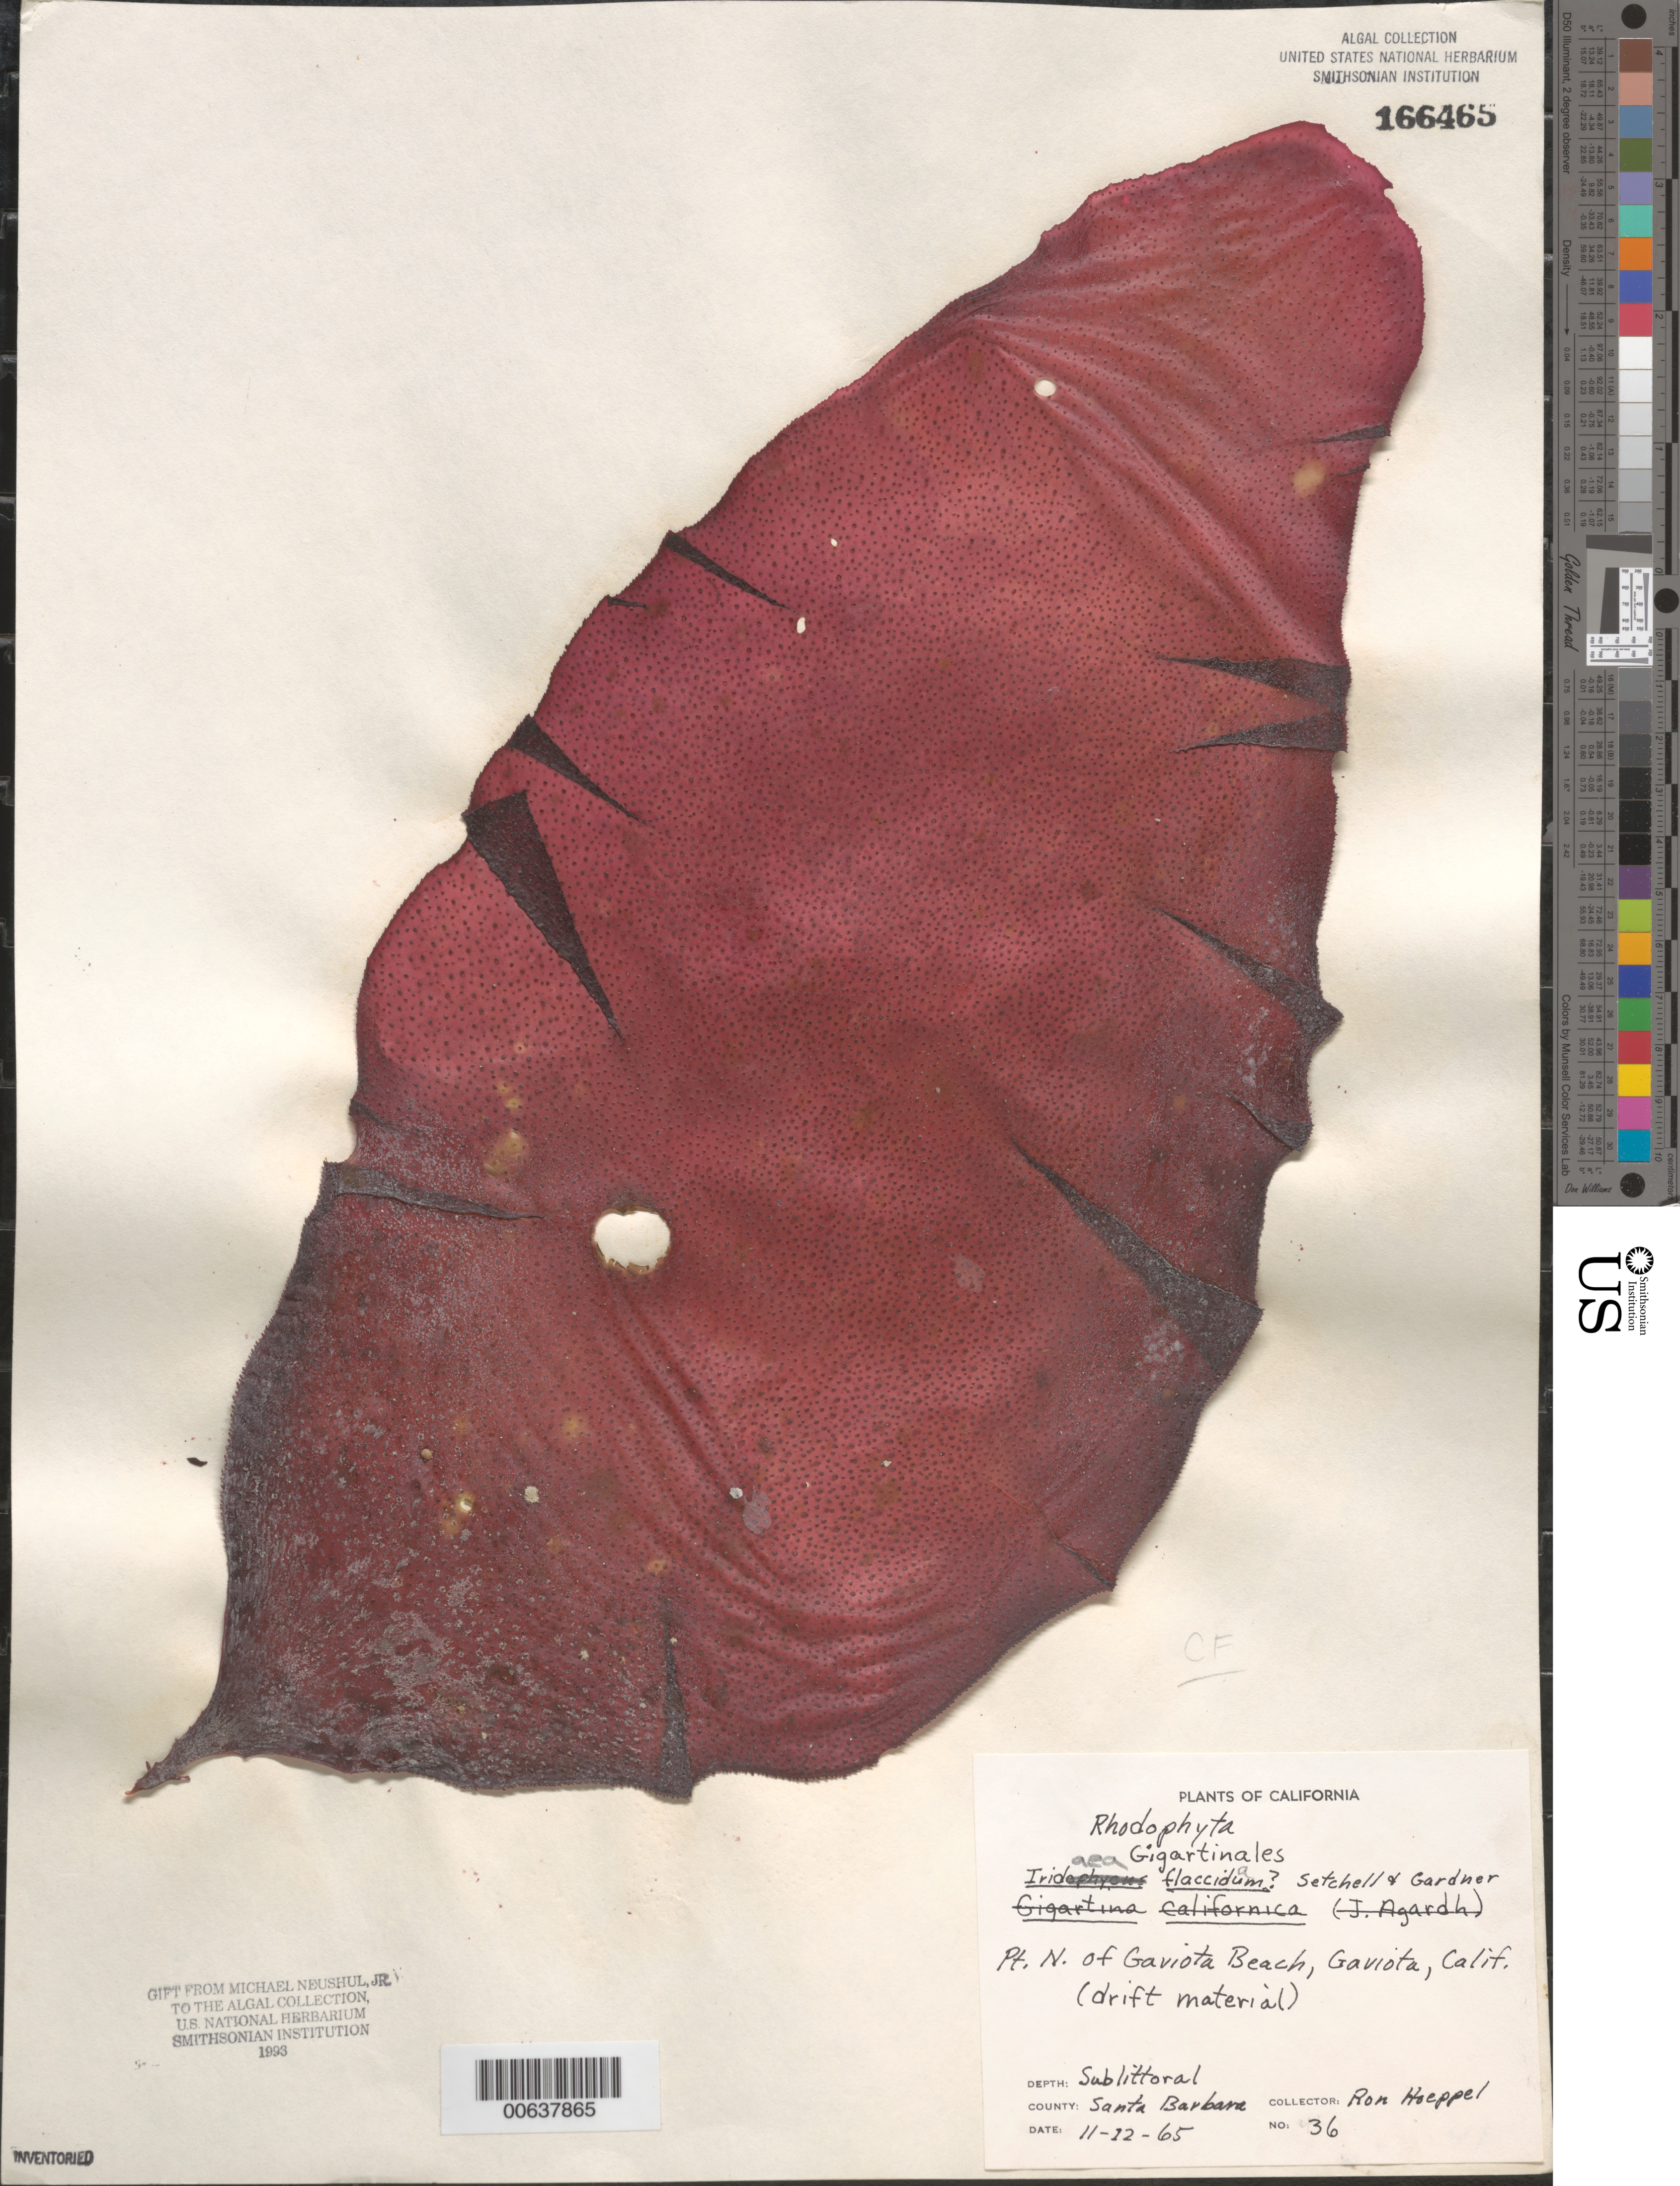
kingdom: Plantae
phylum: Rhodophyta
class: Florideophyceae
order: Gigartinales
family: Gigartinaceae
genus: Mazzaella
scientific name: Mazzaella flaccida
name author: (Setchell & N.L. Gardner) Fredericq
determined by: Algae name updating Project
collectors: R. Hoeppel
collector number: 36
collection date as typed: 12 Nov 1965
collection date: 1965-11-12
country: United States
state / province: California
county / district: Santa Barbara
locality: Point north of Gaviota Beach, near Gaviota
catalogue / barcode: US 166465